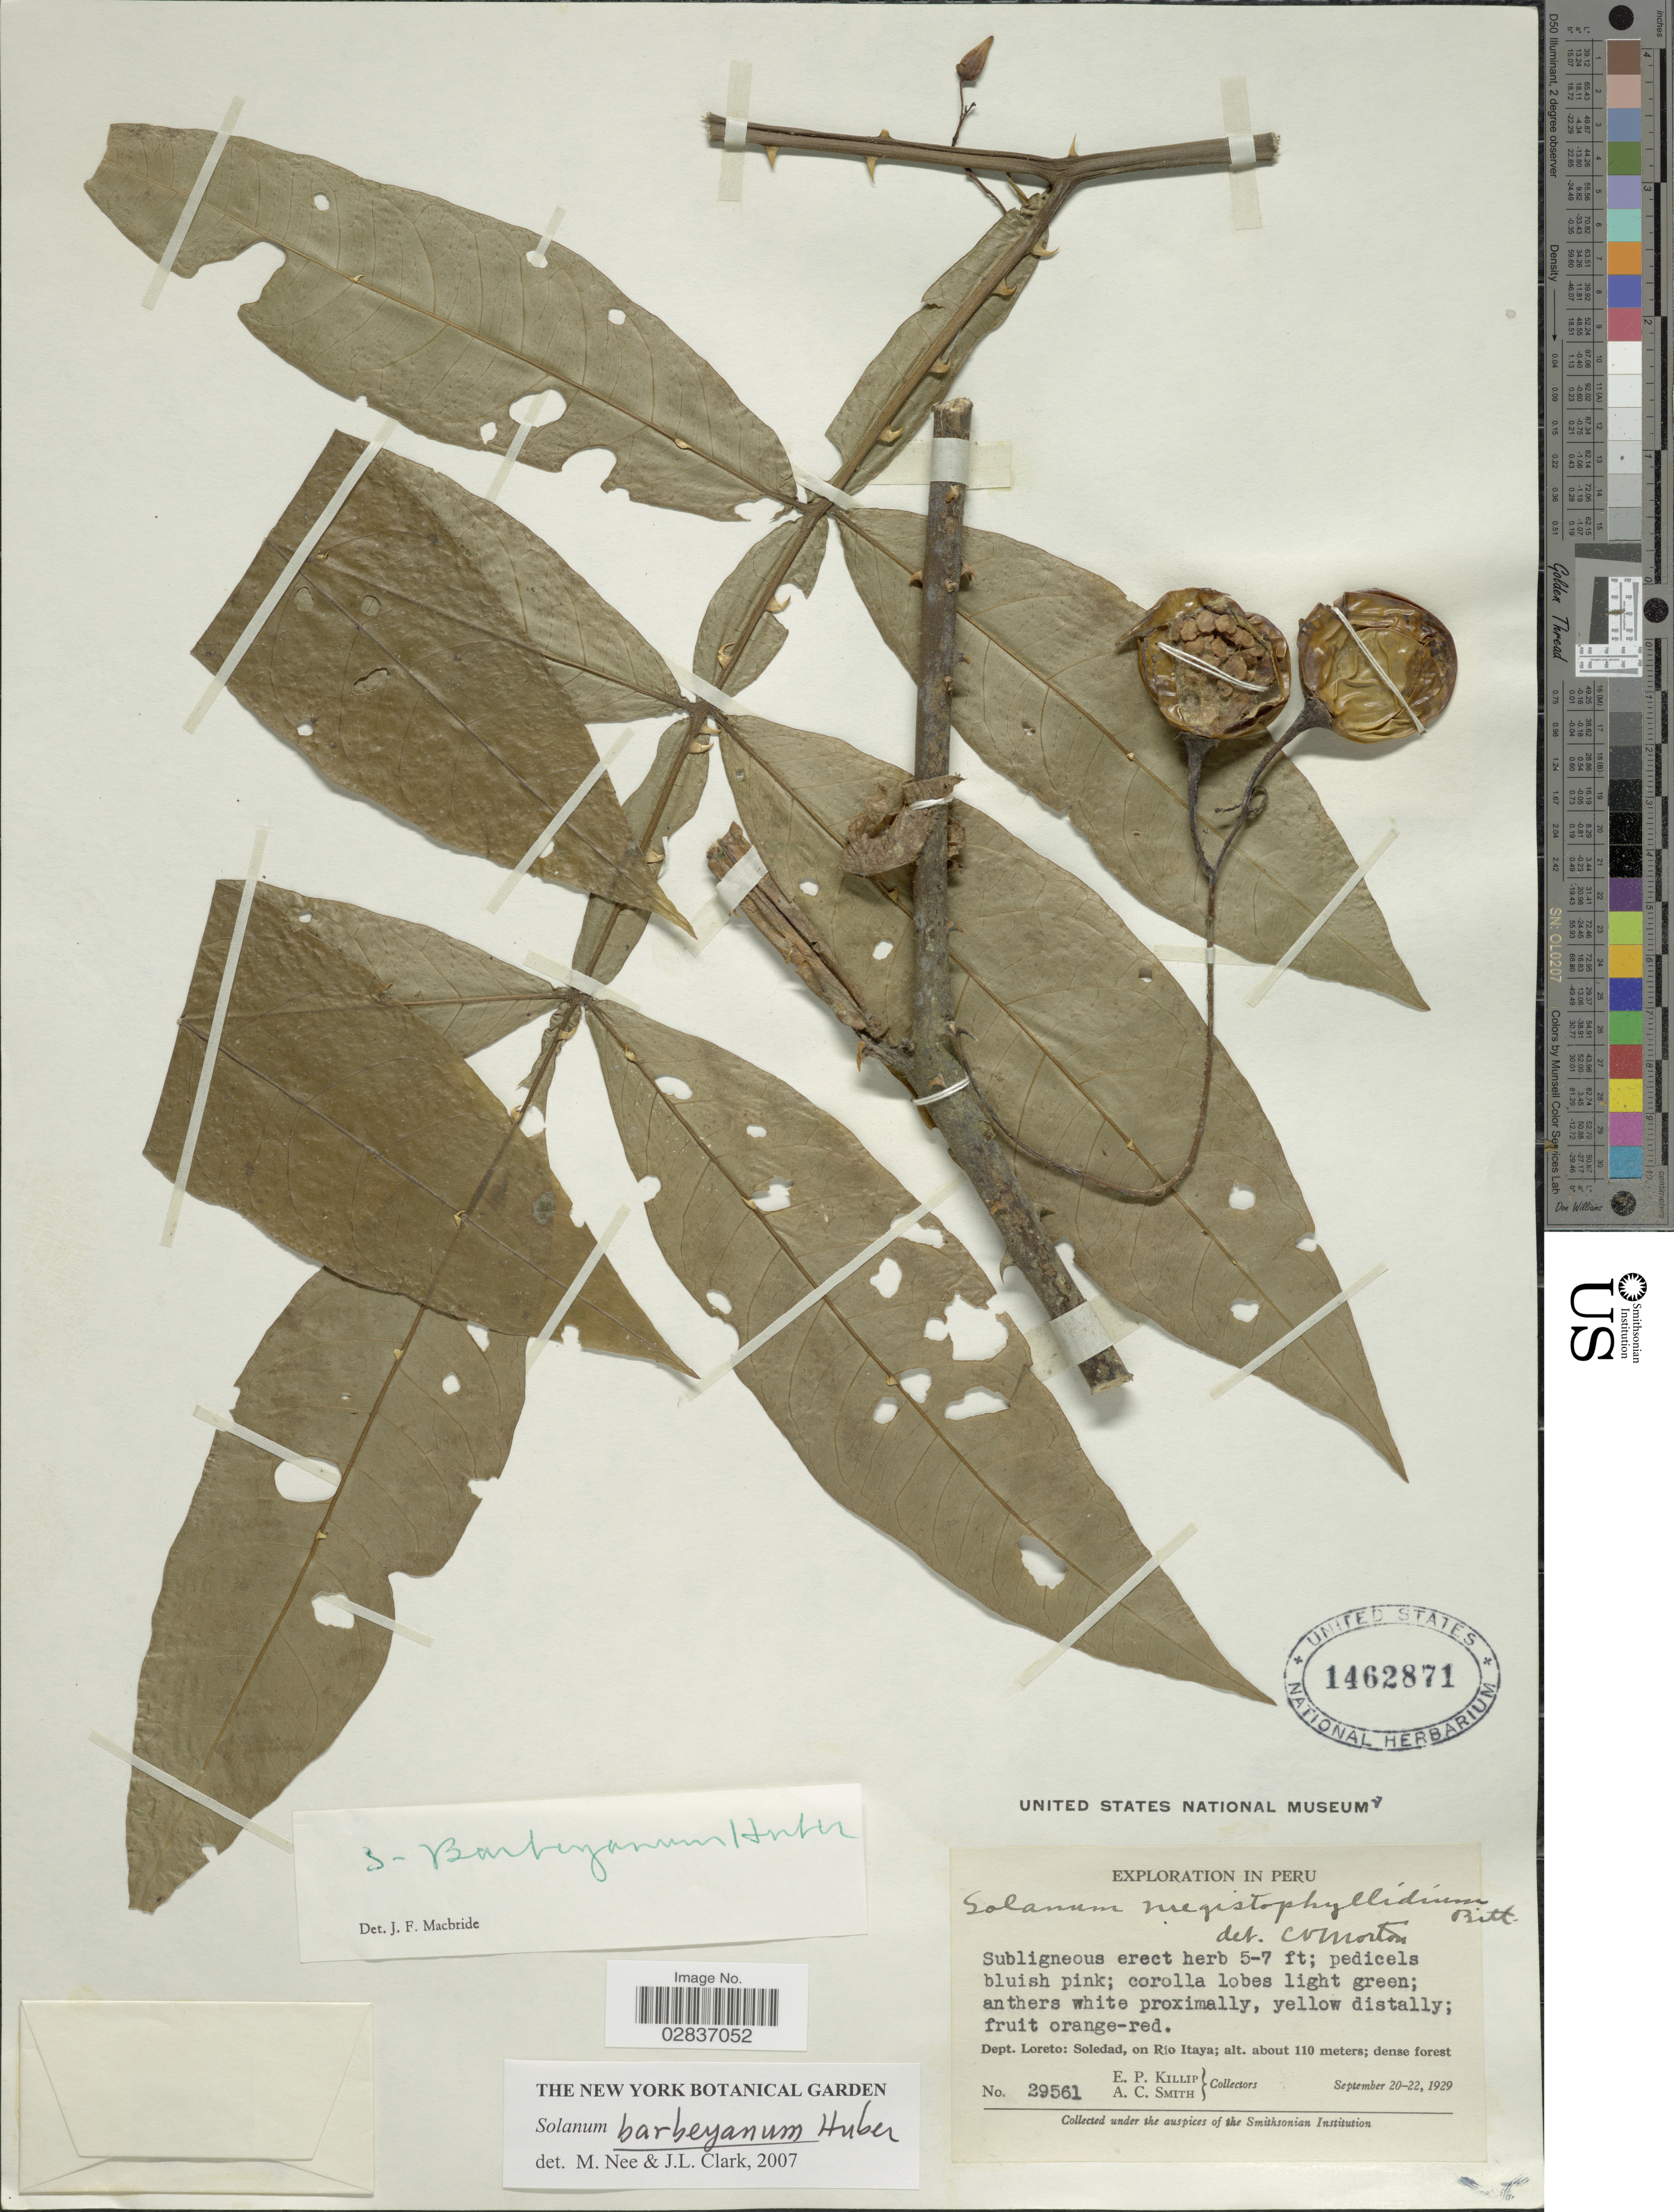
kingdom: Plantae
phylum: Tracheophyta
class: Magnoliopsida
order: Solanales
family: Solanaceae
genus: Solanum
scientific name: Solanum barbeyanum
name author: Huber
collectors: E. P. Killip & A. C. Smith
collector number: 29561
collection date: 1929-09-20/1929-09-22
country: Peru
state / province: Loreto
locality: Dept. Loreto: Soledad, on Rio Itaya.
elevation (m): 110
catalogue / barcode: US 1462871